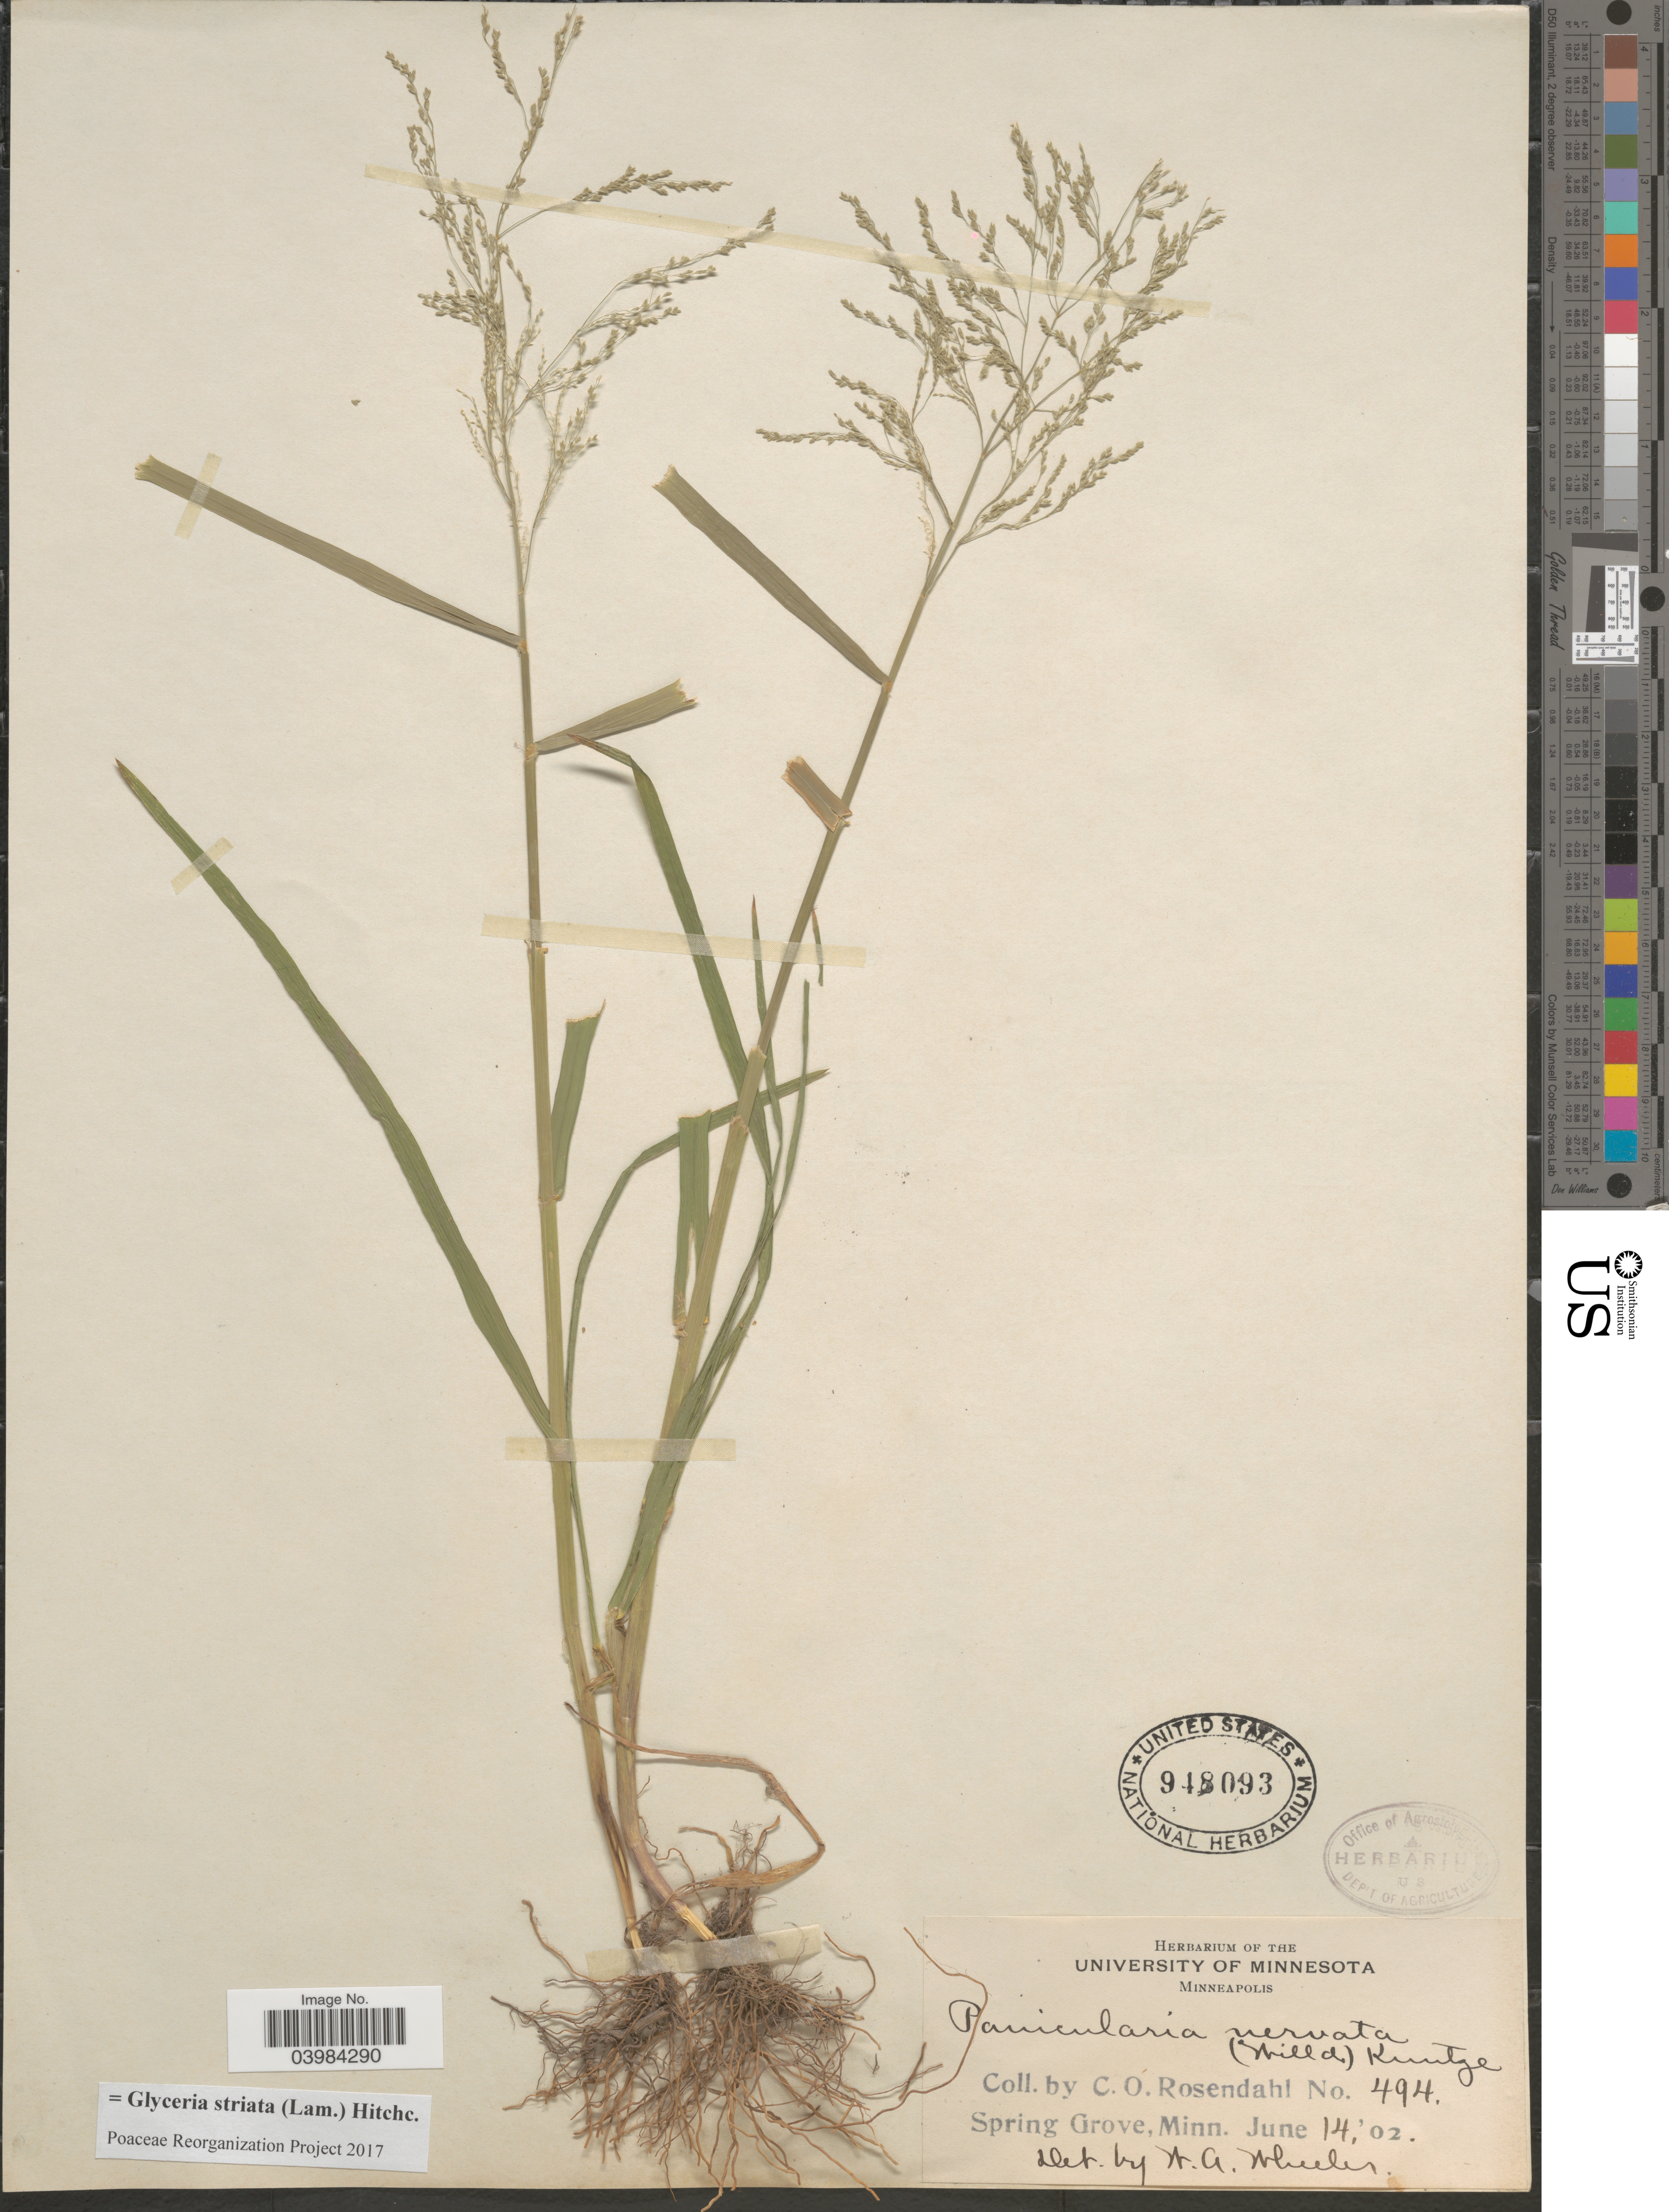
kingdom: Plantae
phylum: Tracheophyta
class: Liliopsida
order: Poales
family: Poaceae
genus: Glyceria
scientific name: Glyceria striata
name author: (Lam.) Hitchc.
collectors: C. O. Rosendahl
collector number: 494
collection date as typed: Transcribed d/m/y: 14/6/2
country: United States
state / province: Minnesota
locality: Spring Grove.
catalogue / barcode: US 948093